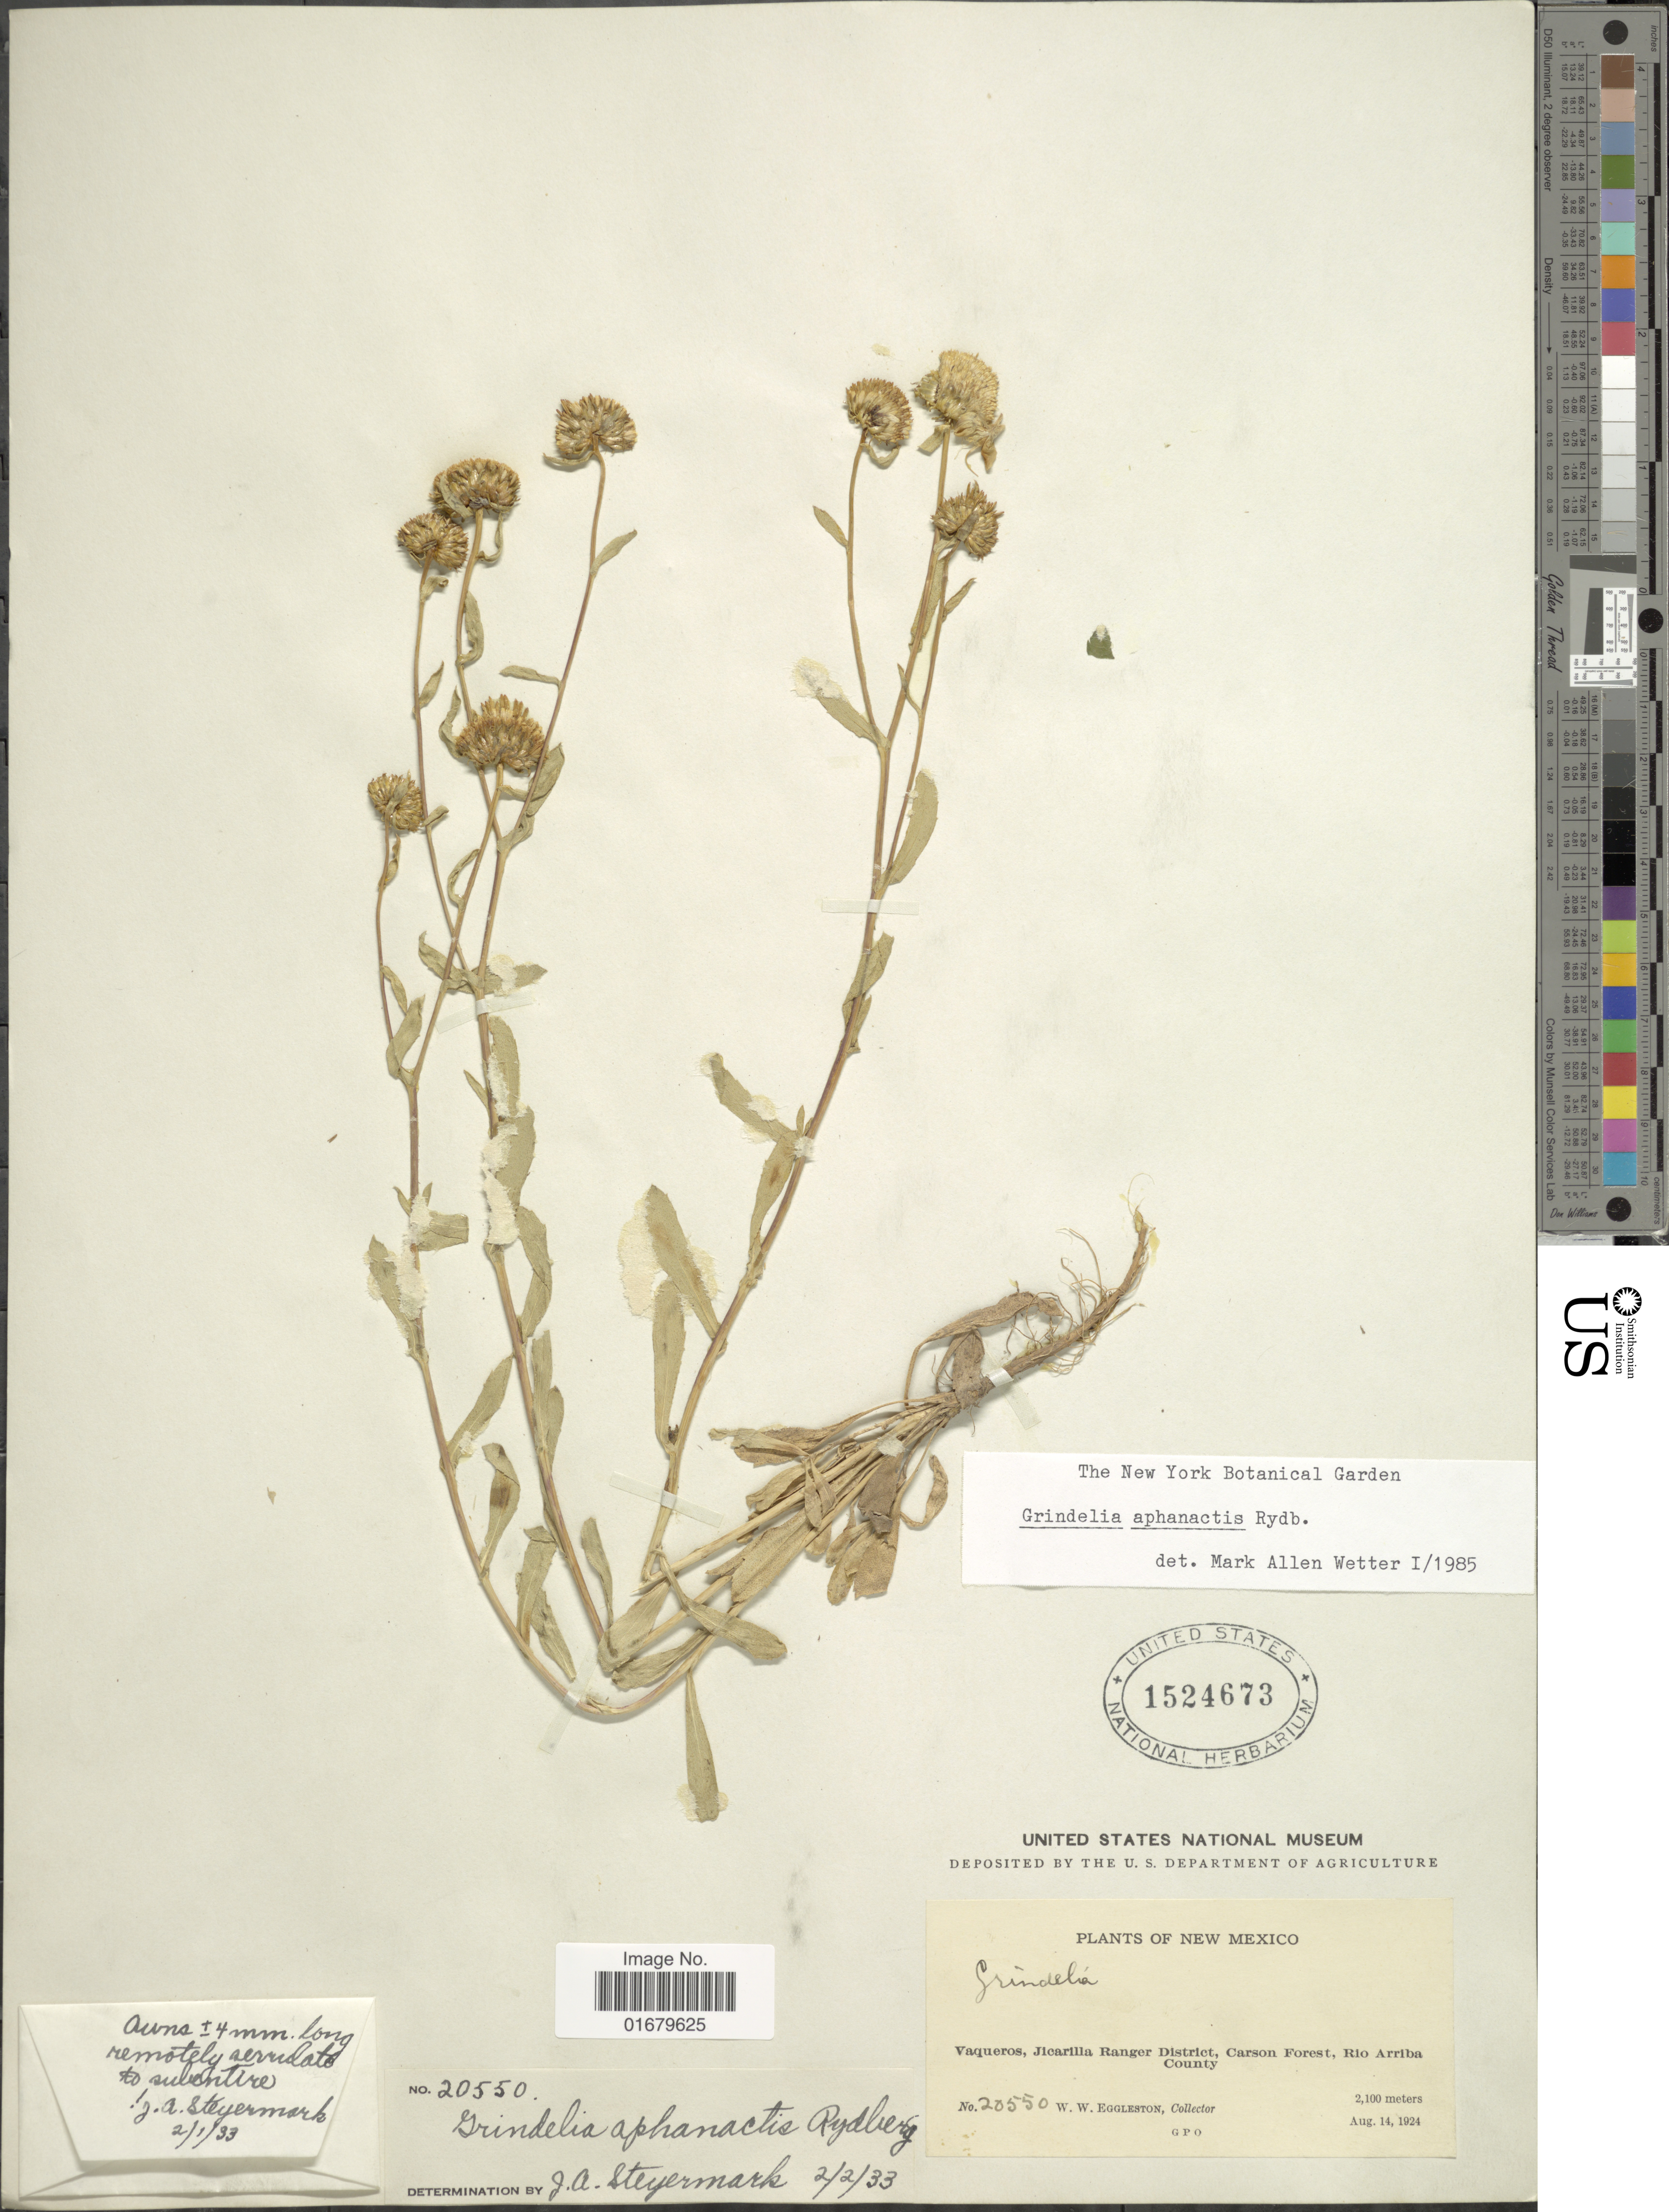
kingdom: Plantae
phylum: Tracheophyta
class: Magnoliopsida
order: Asterales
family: Asteraceae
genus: Grindelia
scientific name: Grindelia aphanactis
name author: Rydb.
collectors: W. W. Eggleston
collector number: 20550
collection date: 1924-08-14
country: United States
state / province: New Mexico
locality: Vaqueros, Jicarilla Range District, Carson Forest, Rio Arriba County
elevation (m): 2100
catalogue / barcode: US 1524673